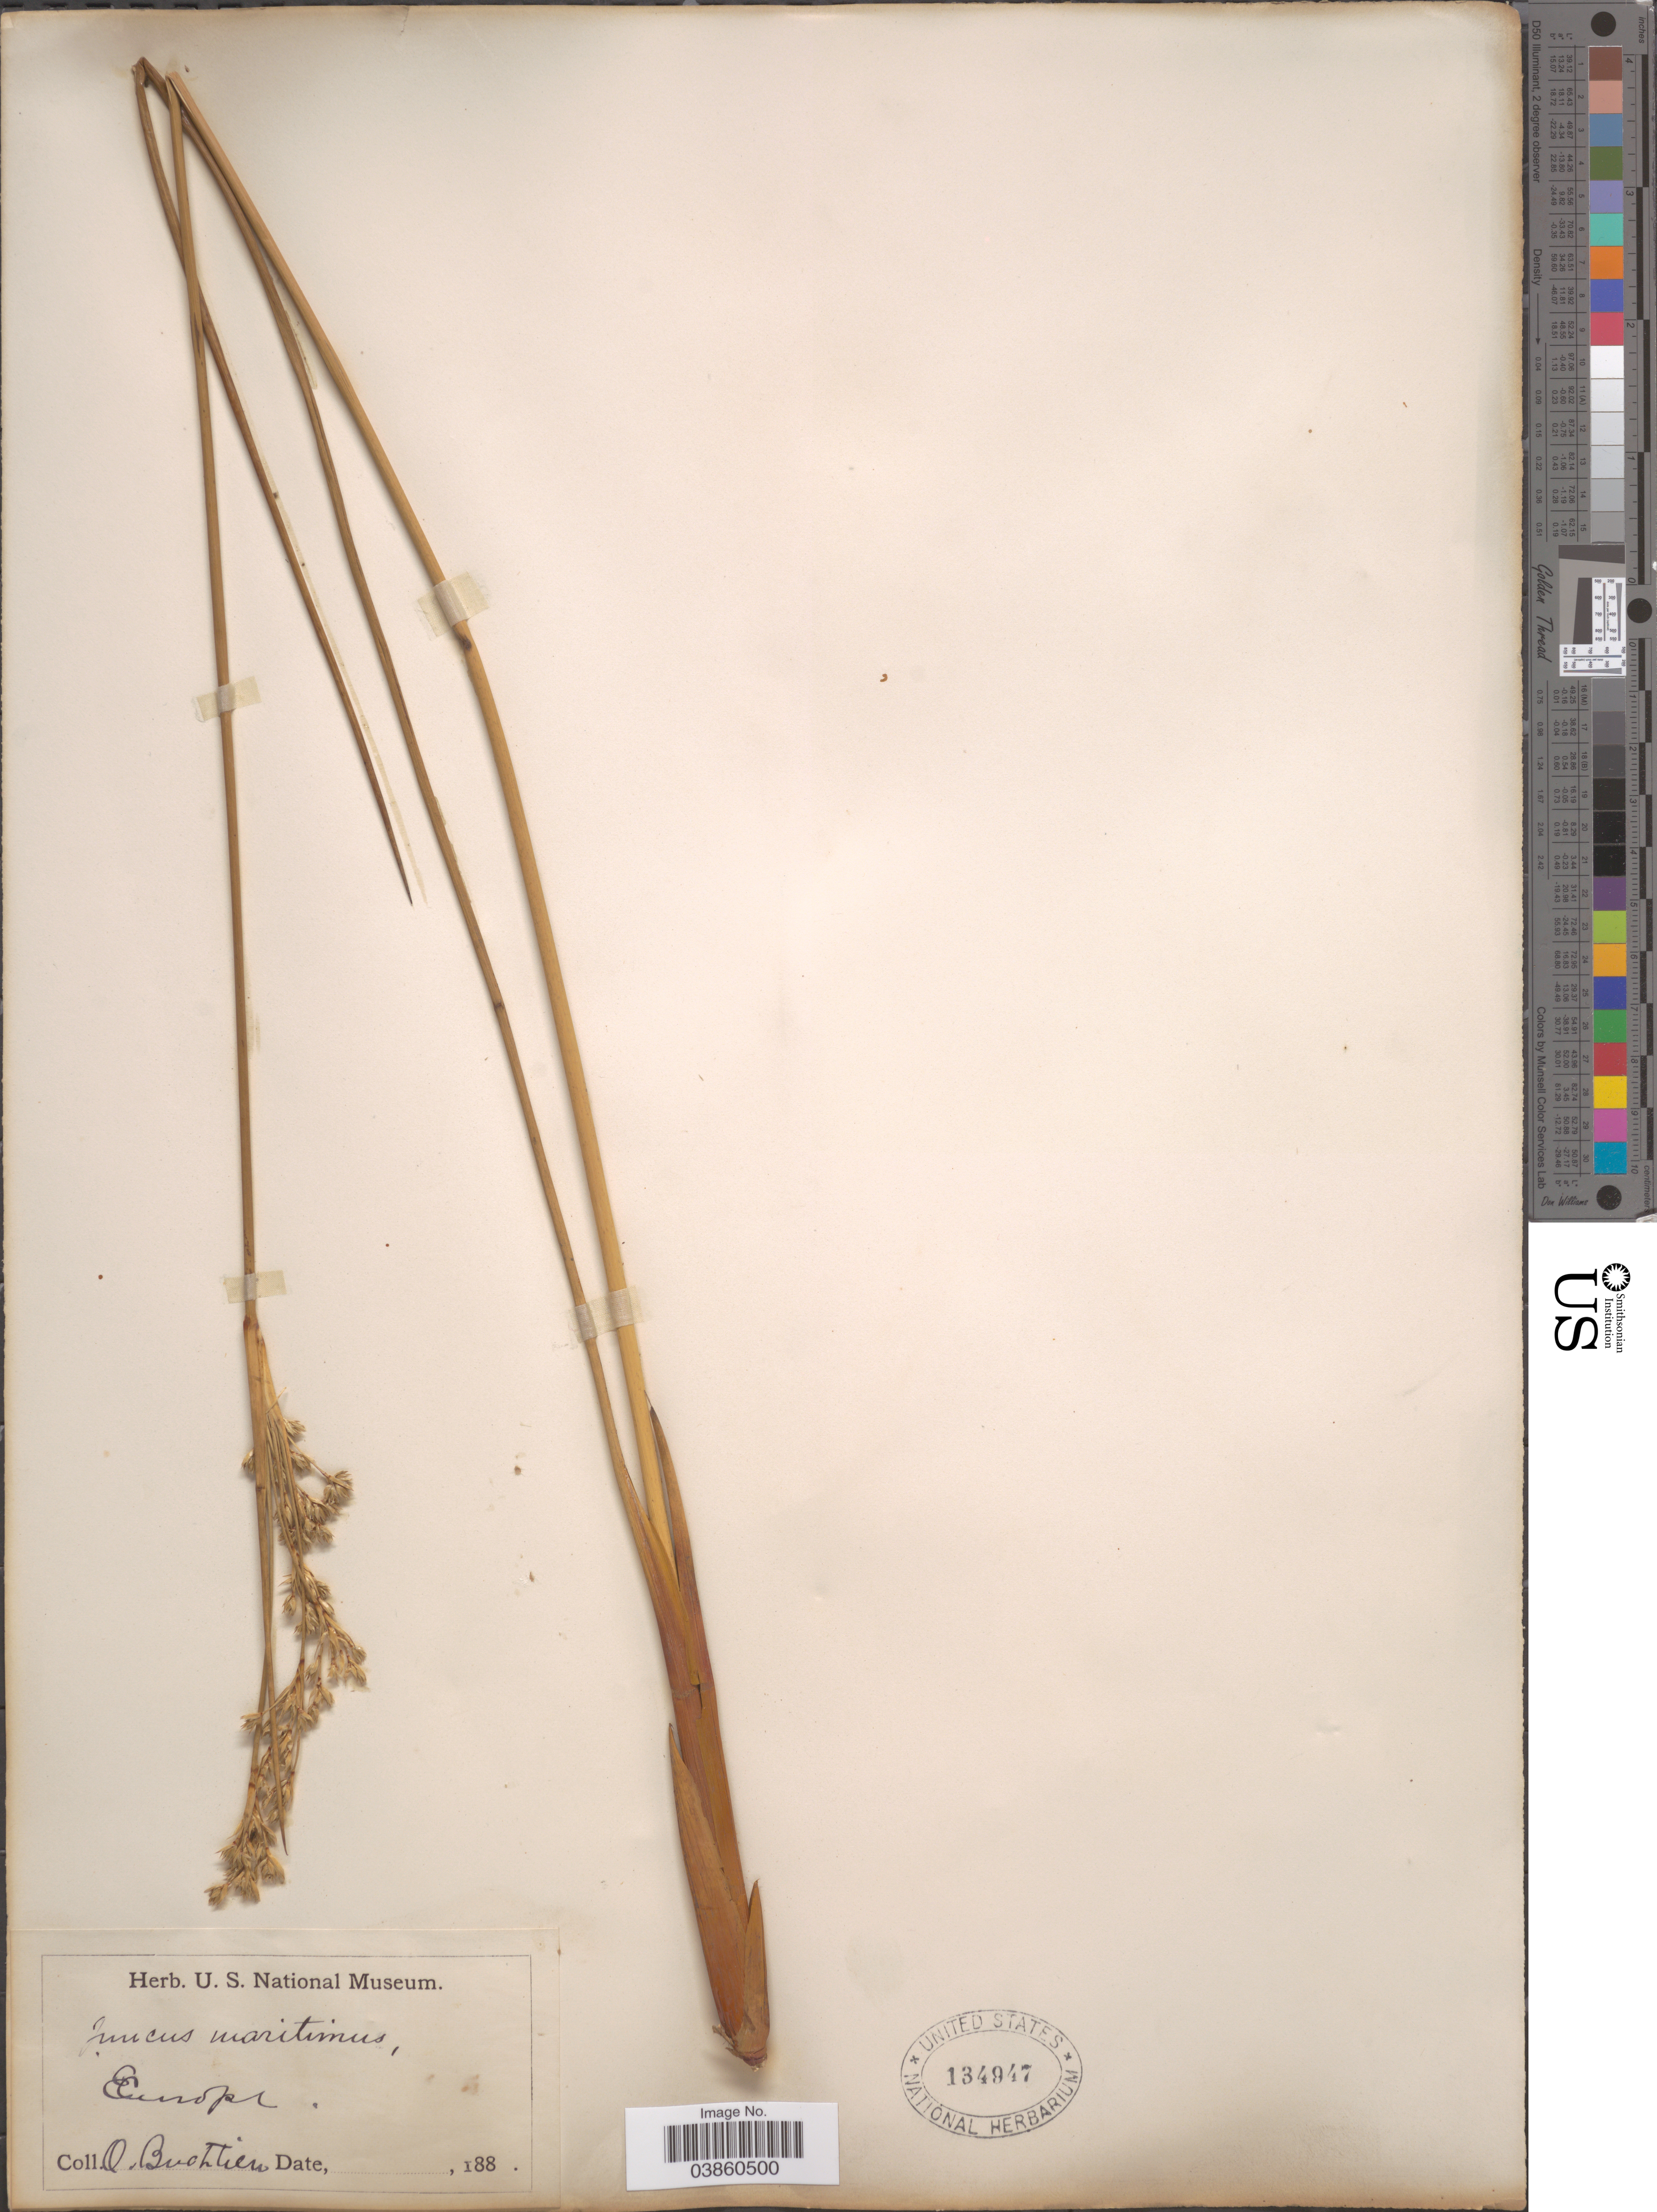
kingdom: Plantae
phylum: Tracheophyta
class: Liliopsida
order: Poales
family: Juncaceae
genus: Juncus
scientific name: Juncus maritimus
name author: Lam.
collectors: O. Buchtien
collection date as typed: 188-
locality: Europe.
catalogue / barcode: US 134947